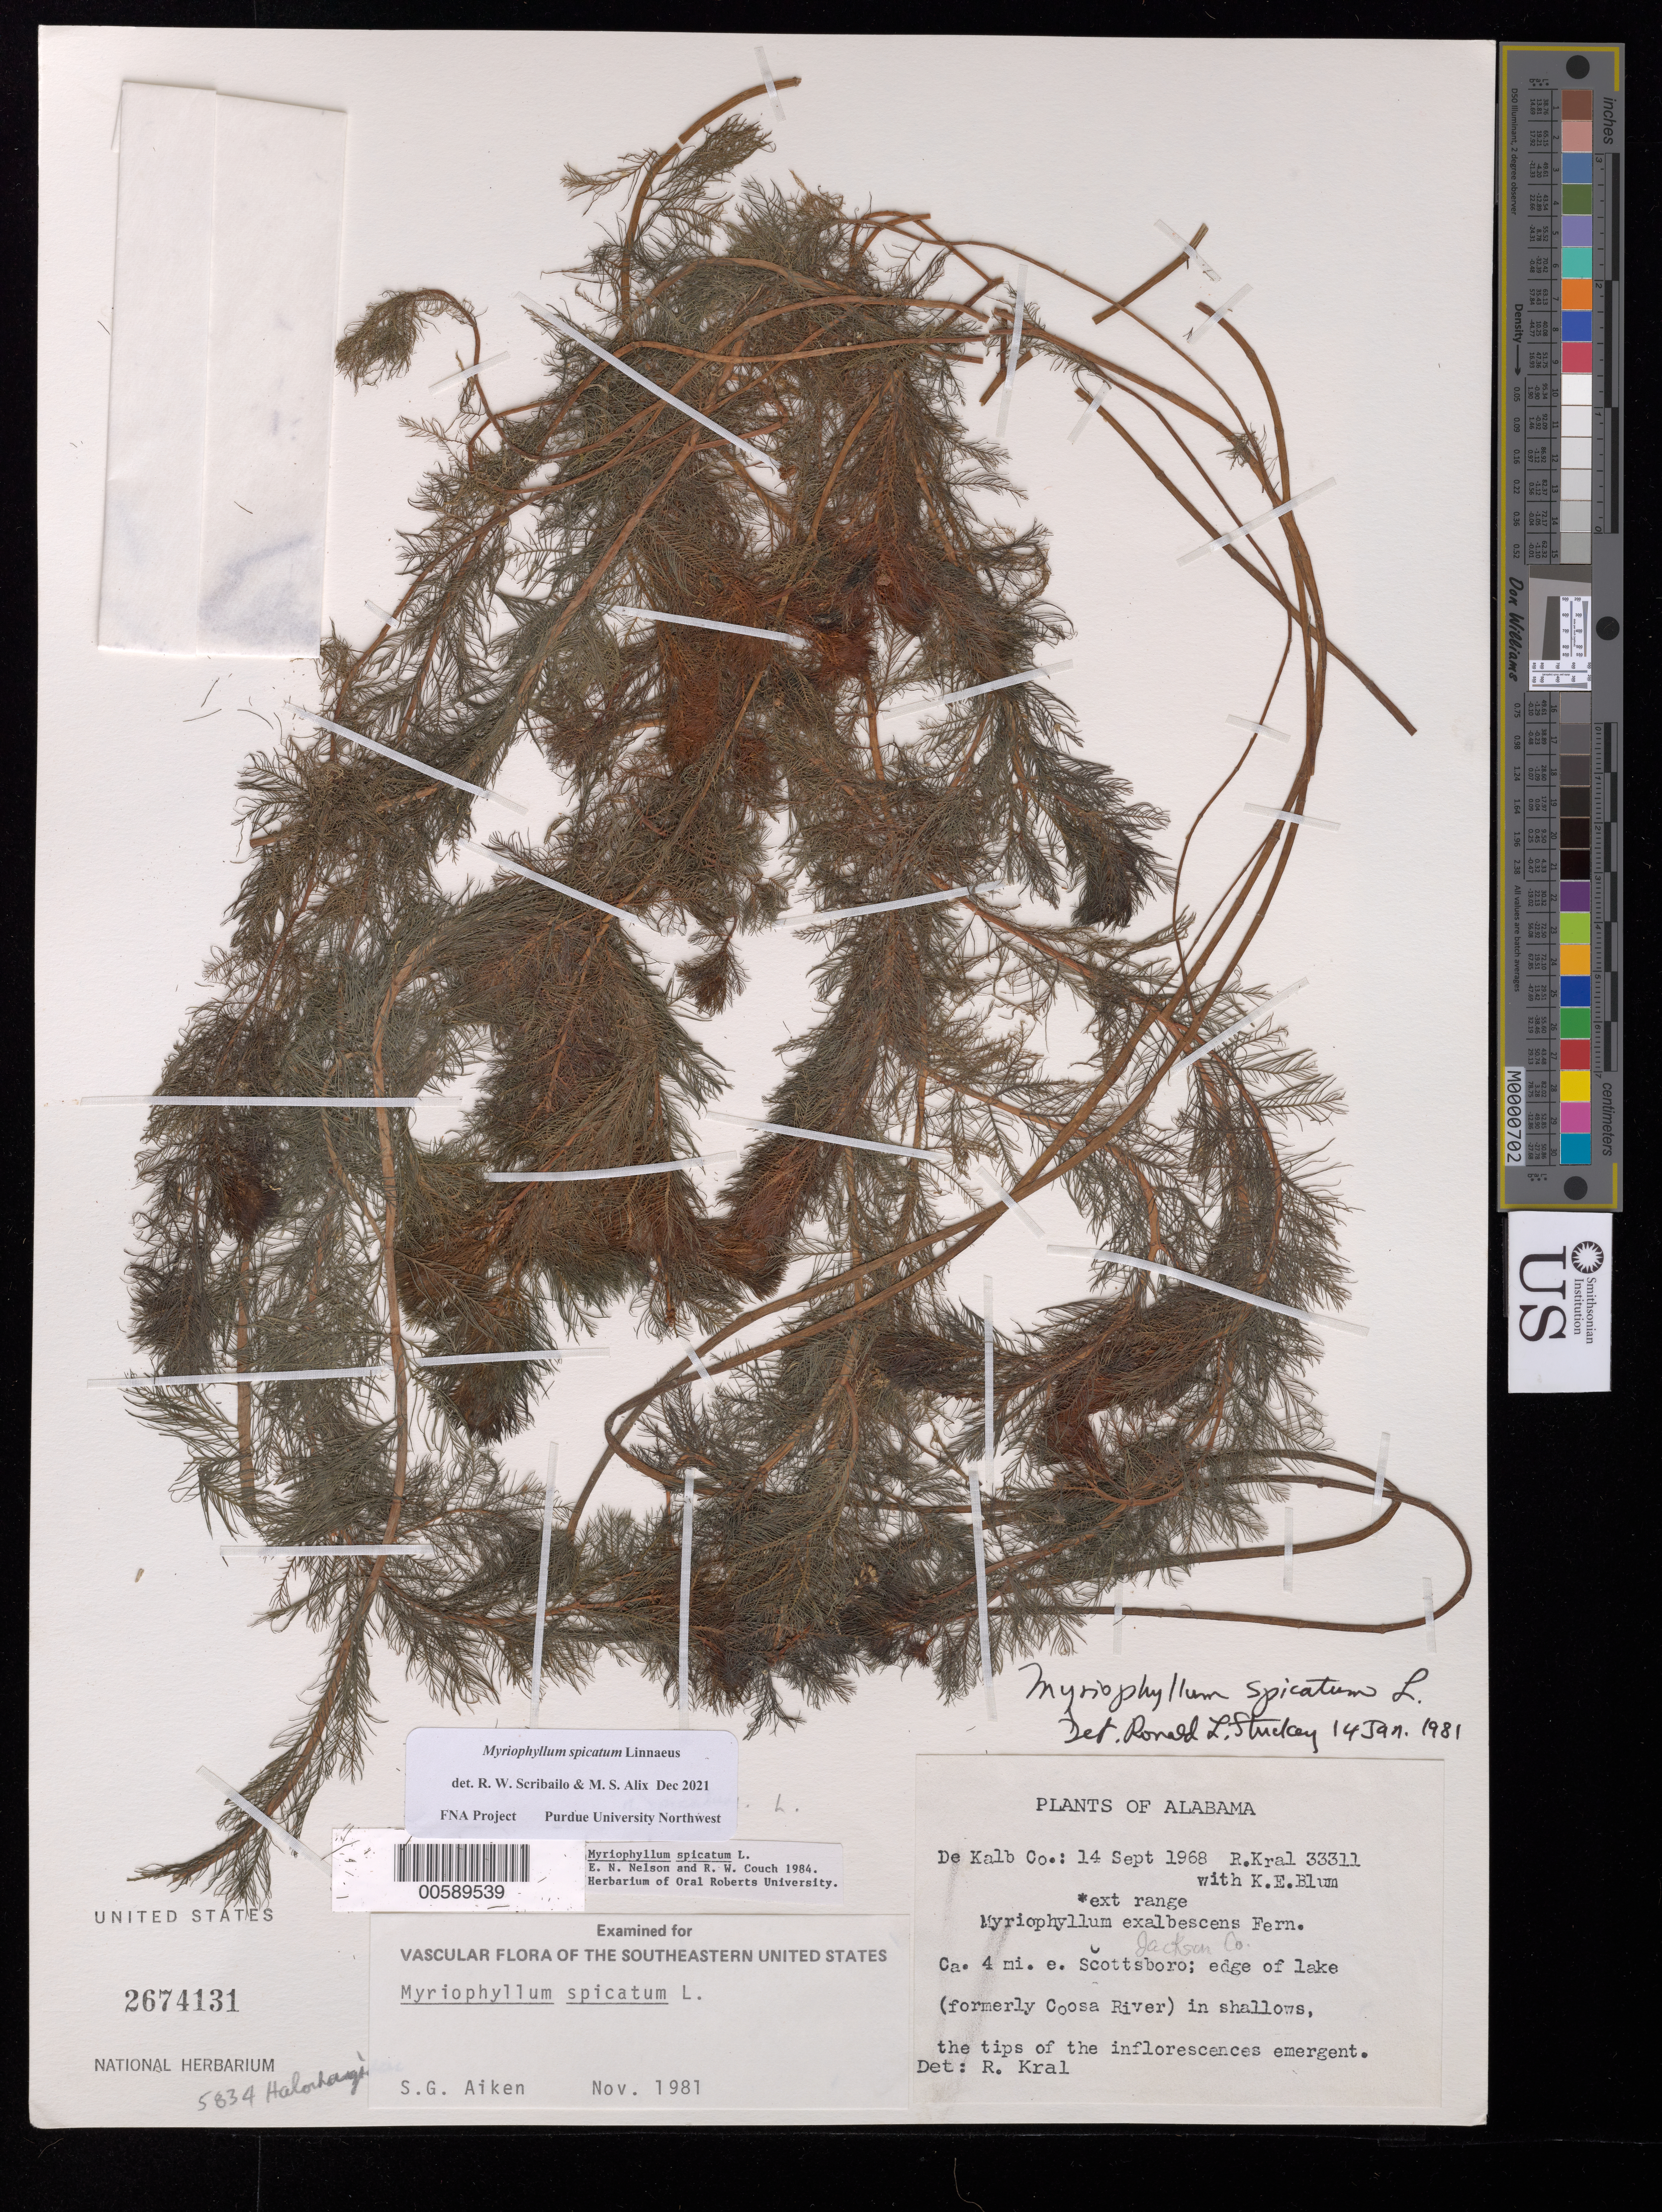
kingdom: Plantae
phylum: Tracheophyta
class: Magnoliopsida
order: Saxifragales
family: Haloragaceae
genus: Myriophyllum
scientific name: Myriophyllum spicatum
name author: L.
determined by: Scribailo, R. W.; Alix, M. S.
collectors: R. Kral & K. E. Blum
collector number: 33311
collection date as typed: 14 Sep 1968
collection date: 1968-09-14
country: United States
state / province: Alabama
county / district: Jackson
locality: Scottsboro, Coosa River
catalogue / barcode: US 2674131